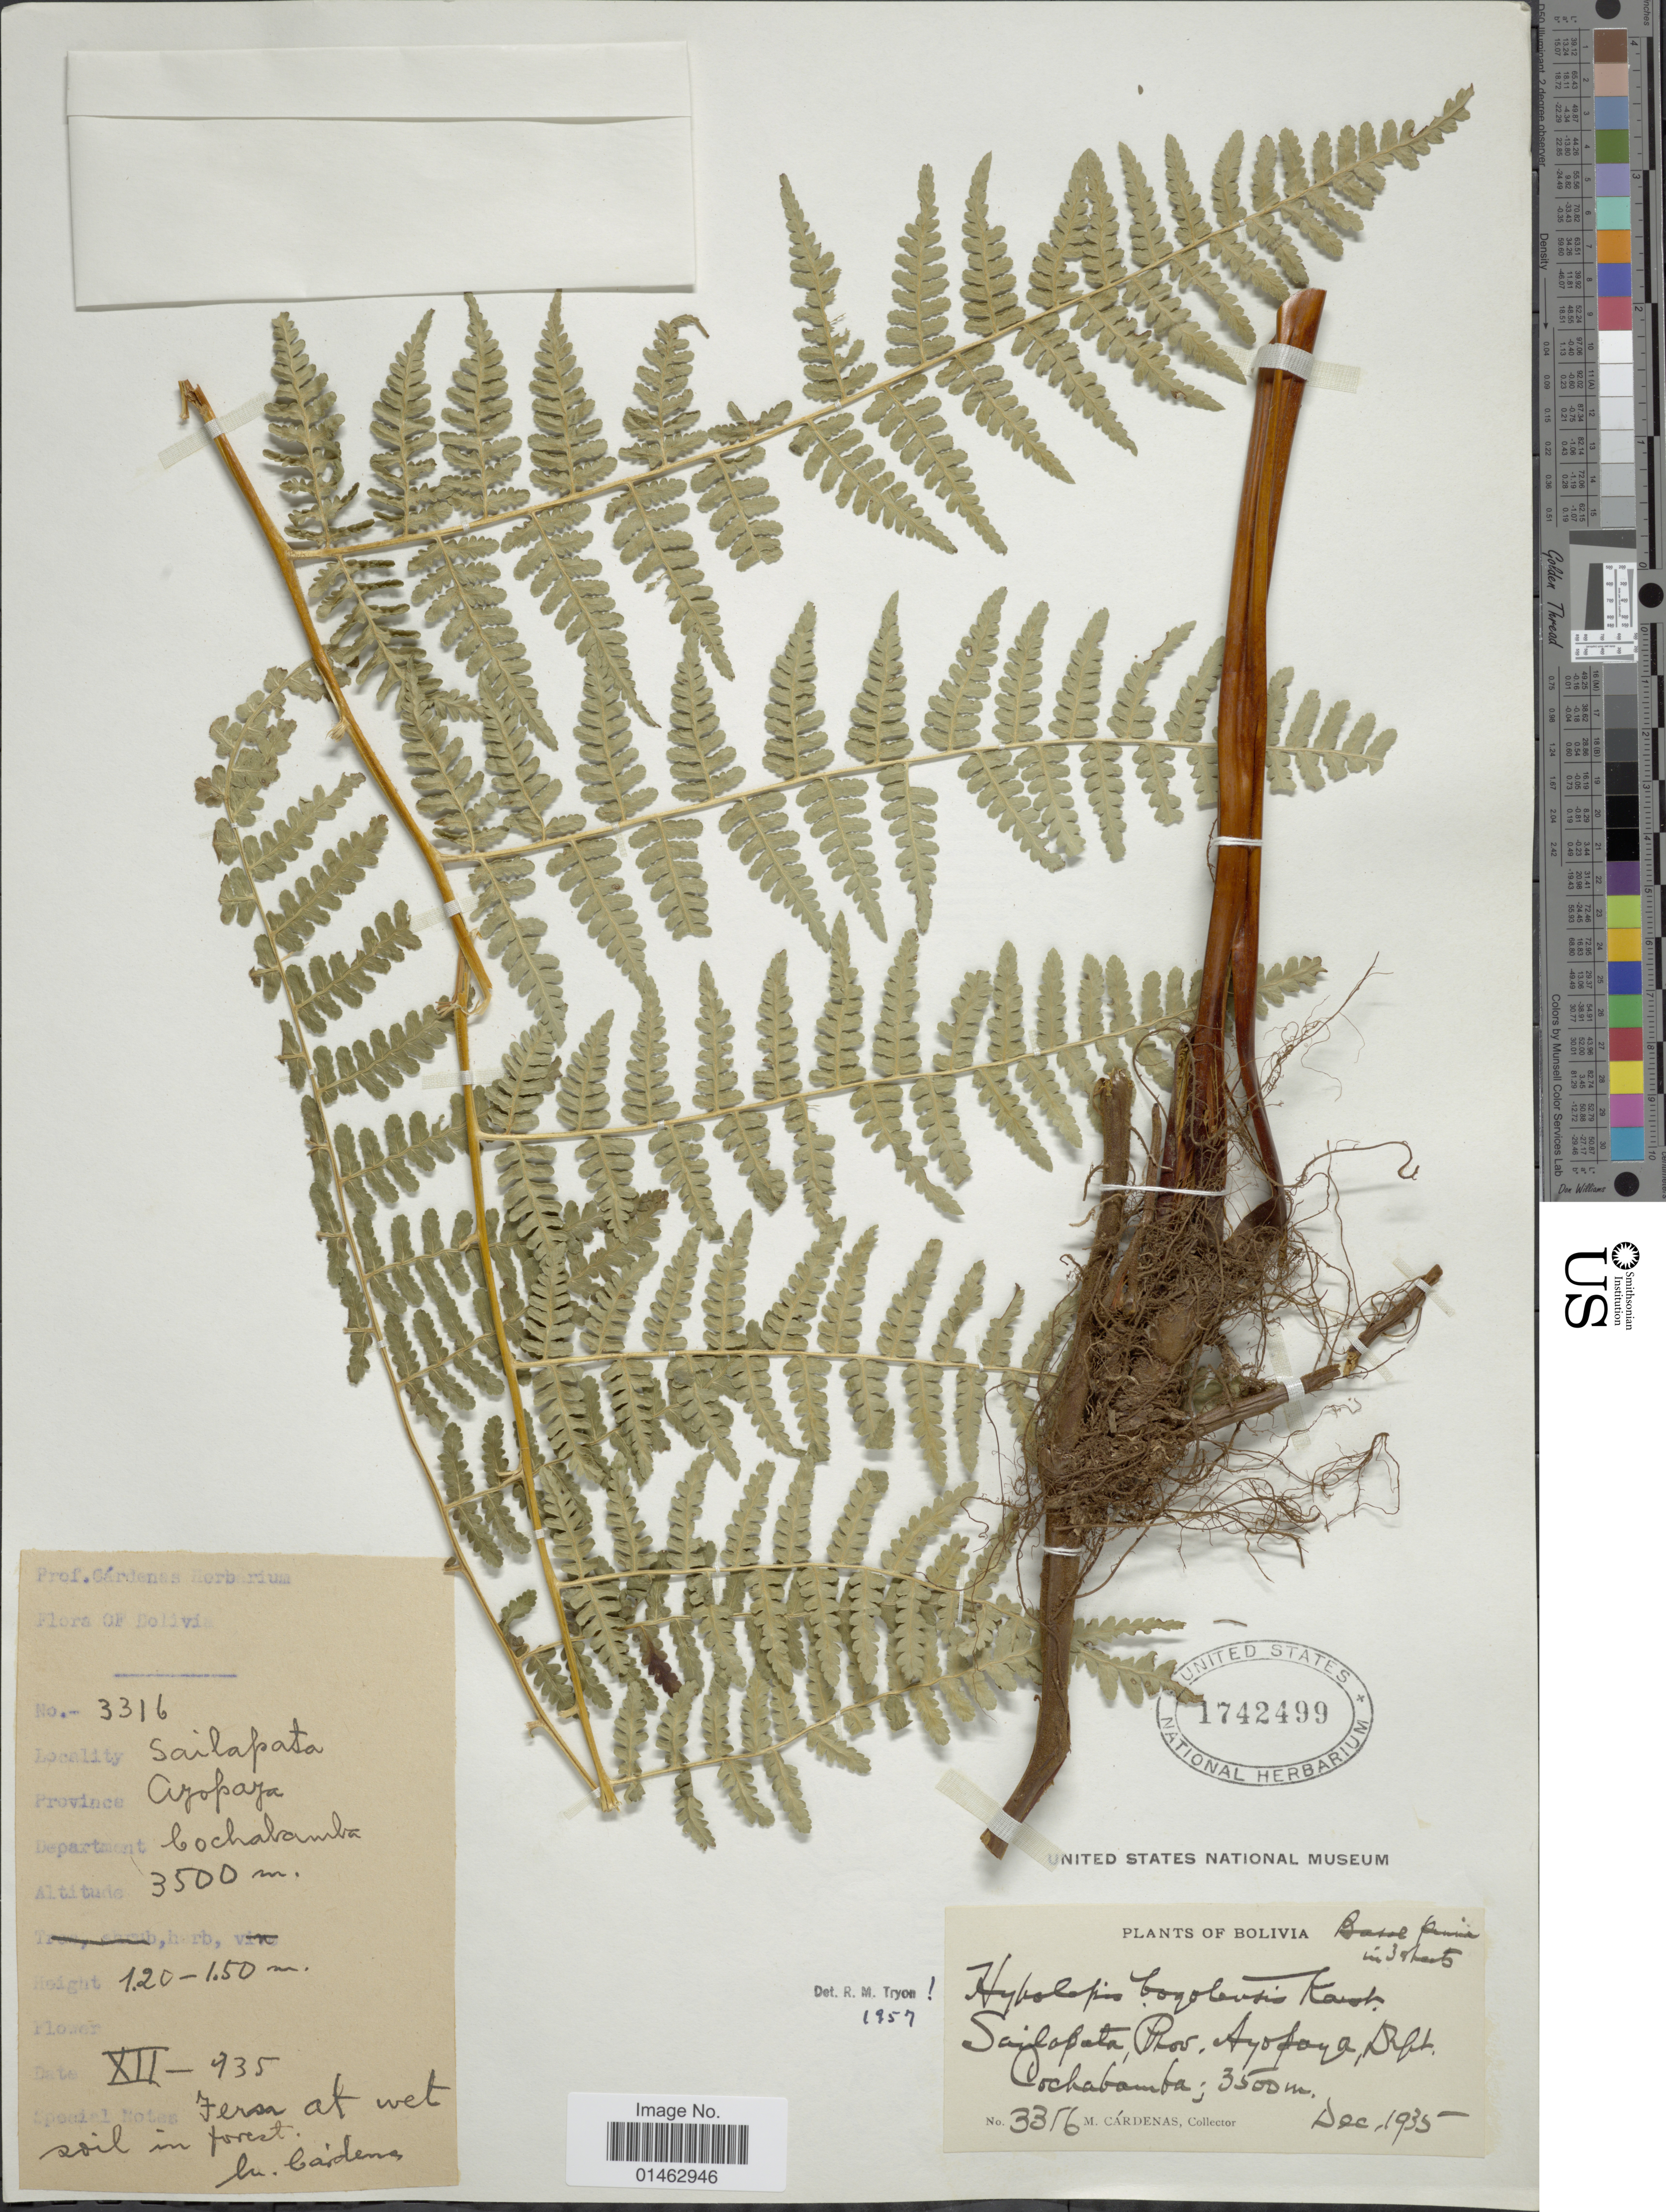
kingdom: Plantae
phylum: Tracheophyta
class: Polypodiopsida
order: Polypodiales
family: Dennstaedtiaceae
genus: Hypolepis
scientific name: Hypolepis bogotensis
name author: H. Karst.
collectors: M. Cárdenas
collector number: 3356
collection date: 1935-12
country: Bolivia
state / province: Cochabamba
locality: Sailopata, Prov, Ayopaya, Dept. Cochabamba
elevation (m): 3500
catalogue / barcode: US 1742499